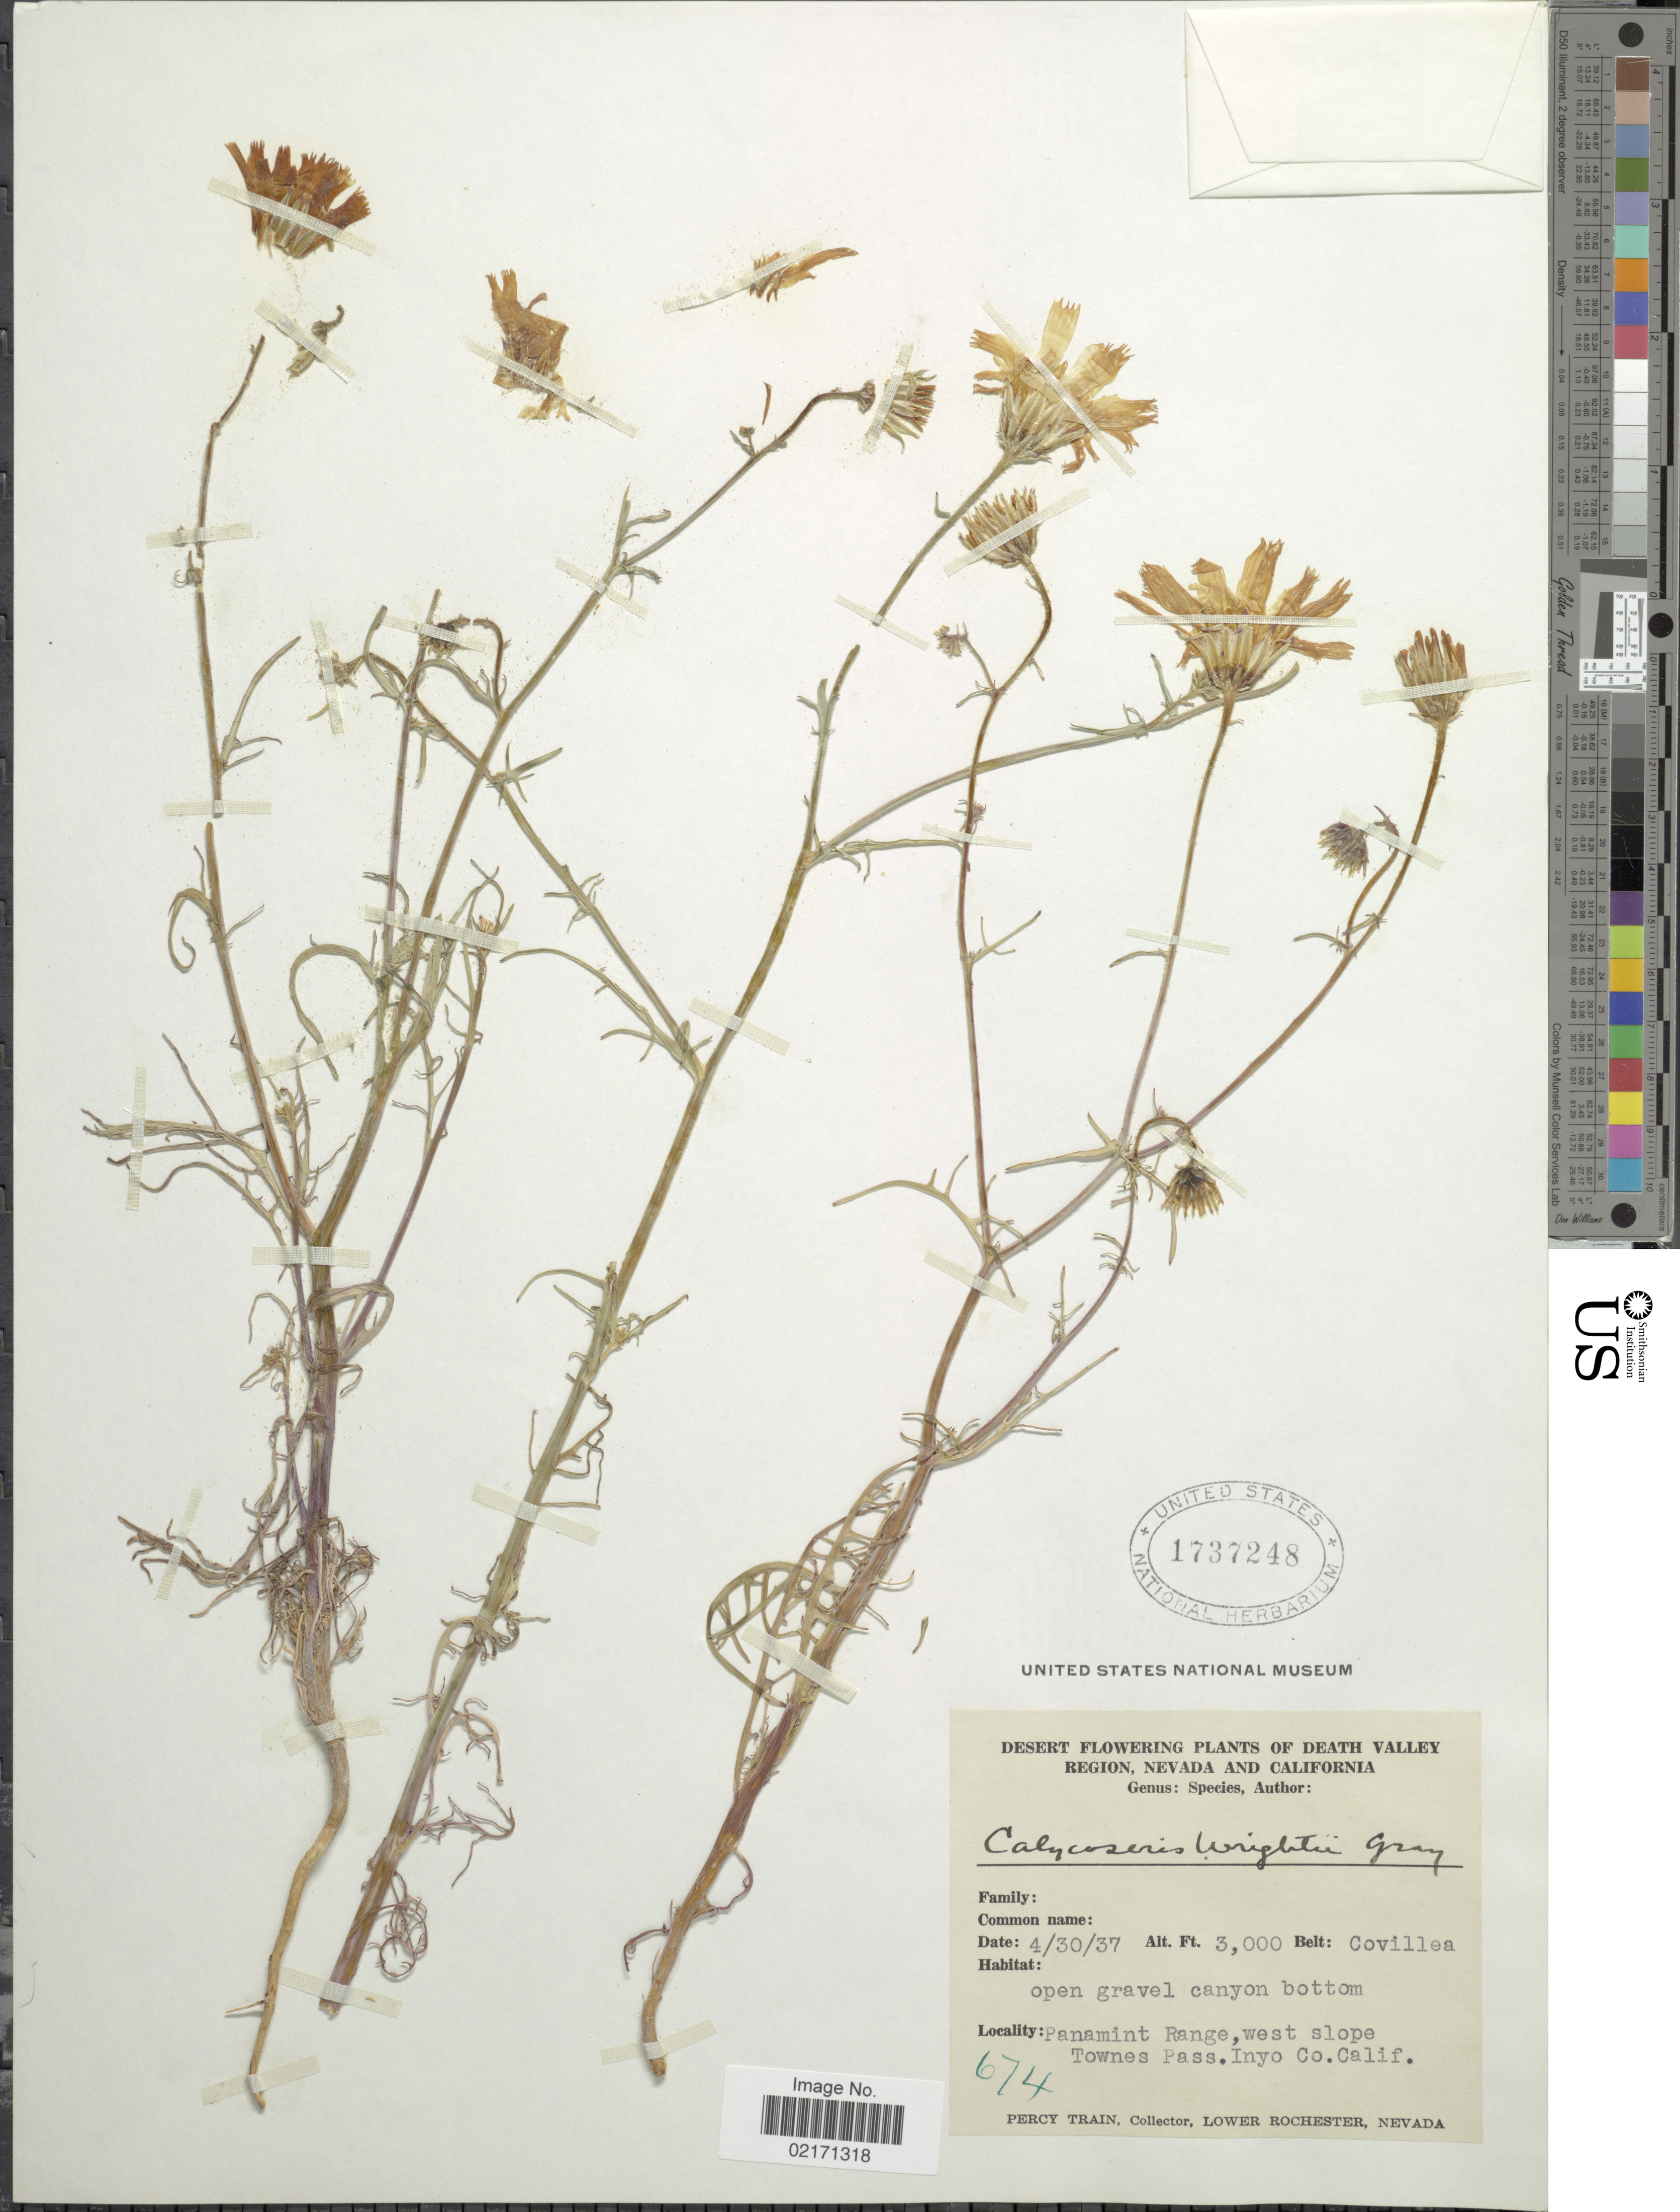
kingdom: Plantae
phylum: Tracheophyta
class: Magnoliopsida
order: Asterales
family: Asteraceae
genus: Calycoseris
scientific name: Calycoseris wrightii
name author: A. Gray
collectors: P. Train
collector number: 674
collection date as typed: Transcribed d/m/y: 30/4/37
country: United States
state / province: California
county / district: Inyo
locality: Panamint Range, west slope Townes Pass. Inyo Co.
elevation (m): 914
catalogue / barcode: US 1737248